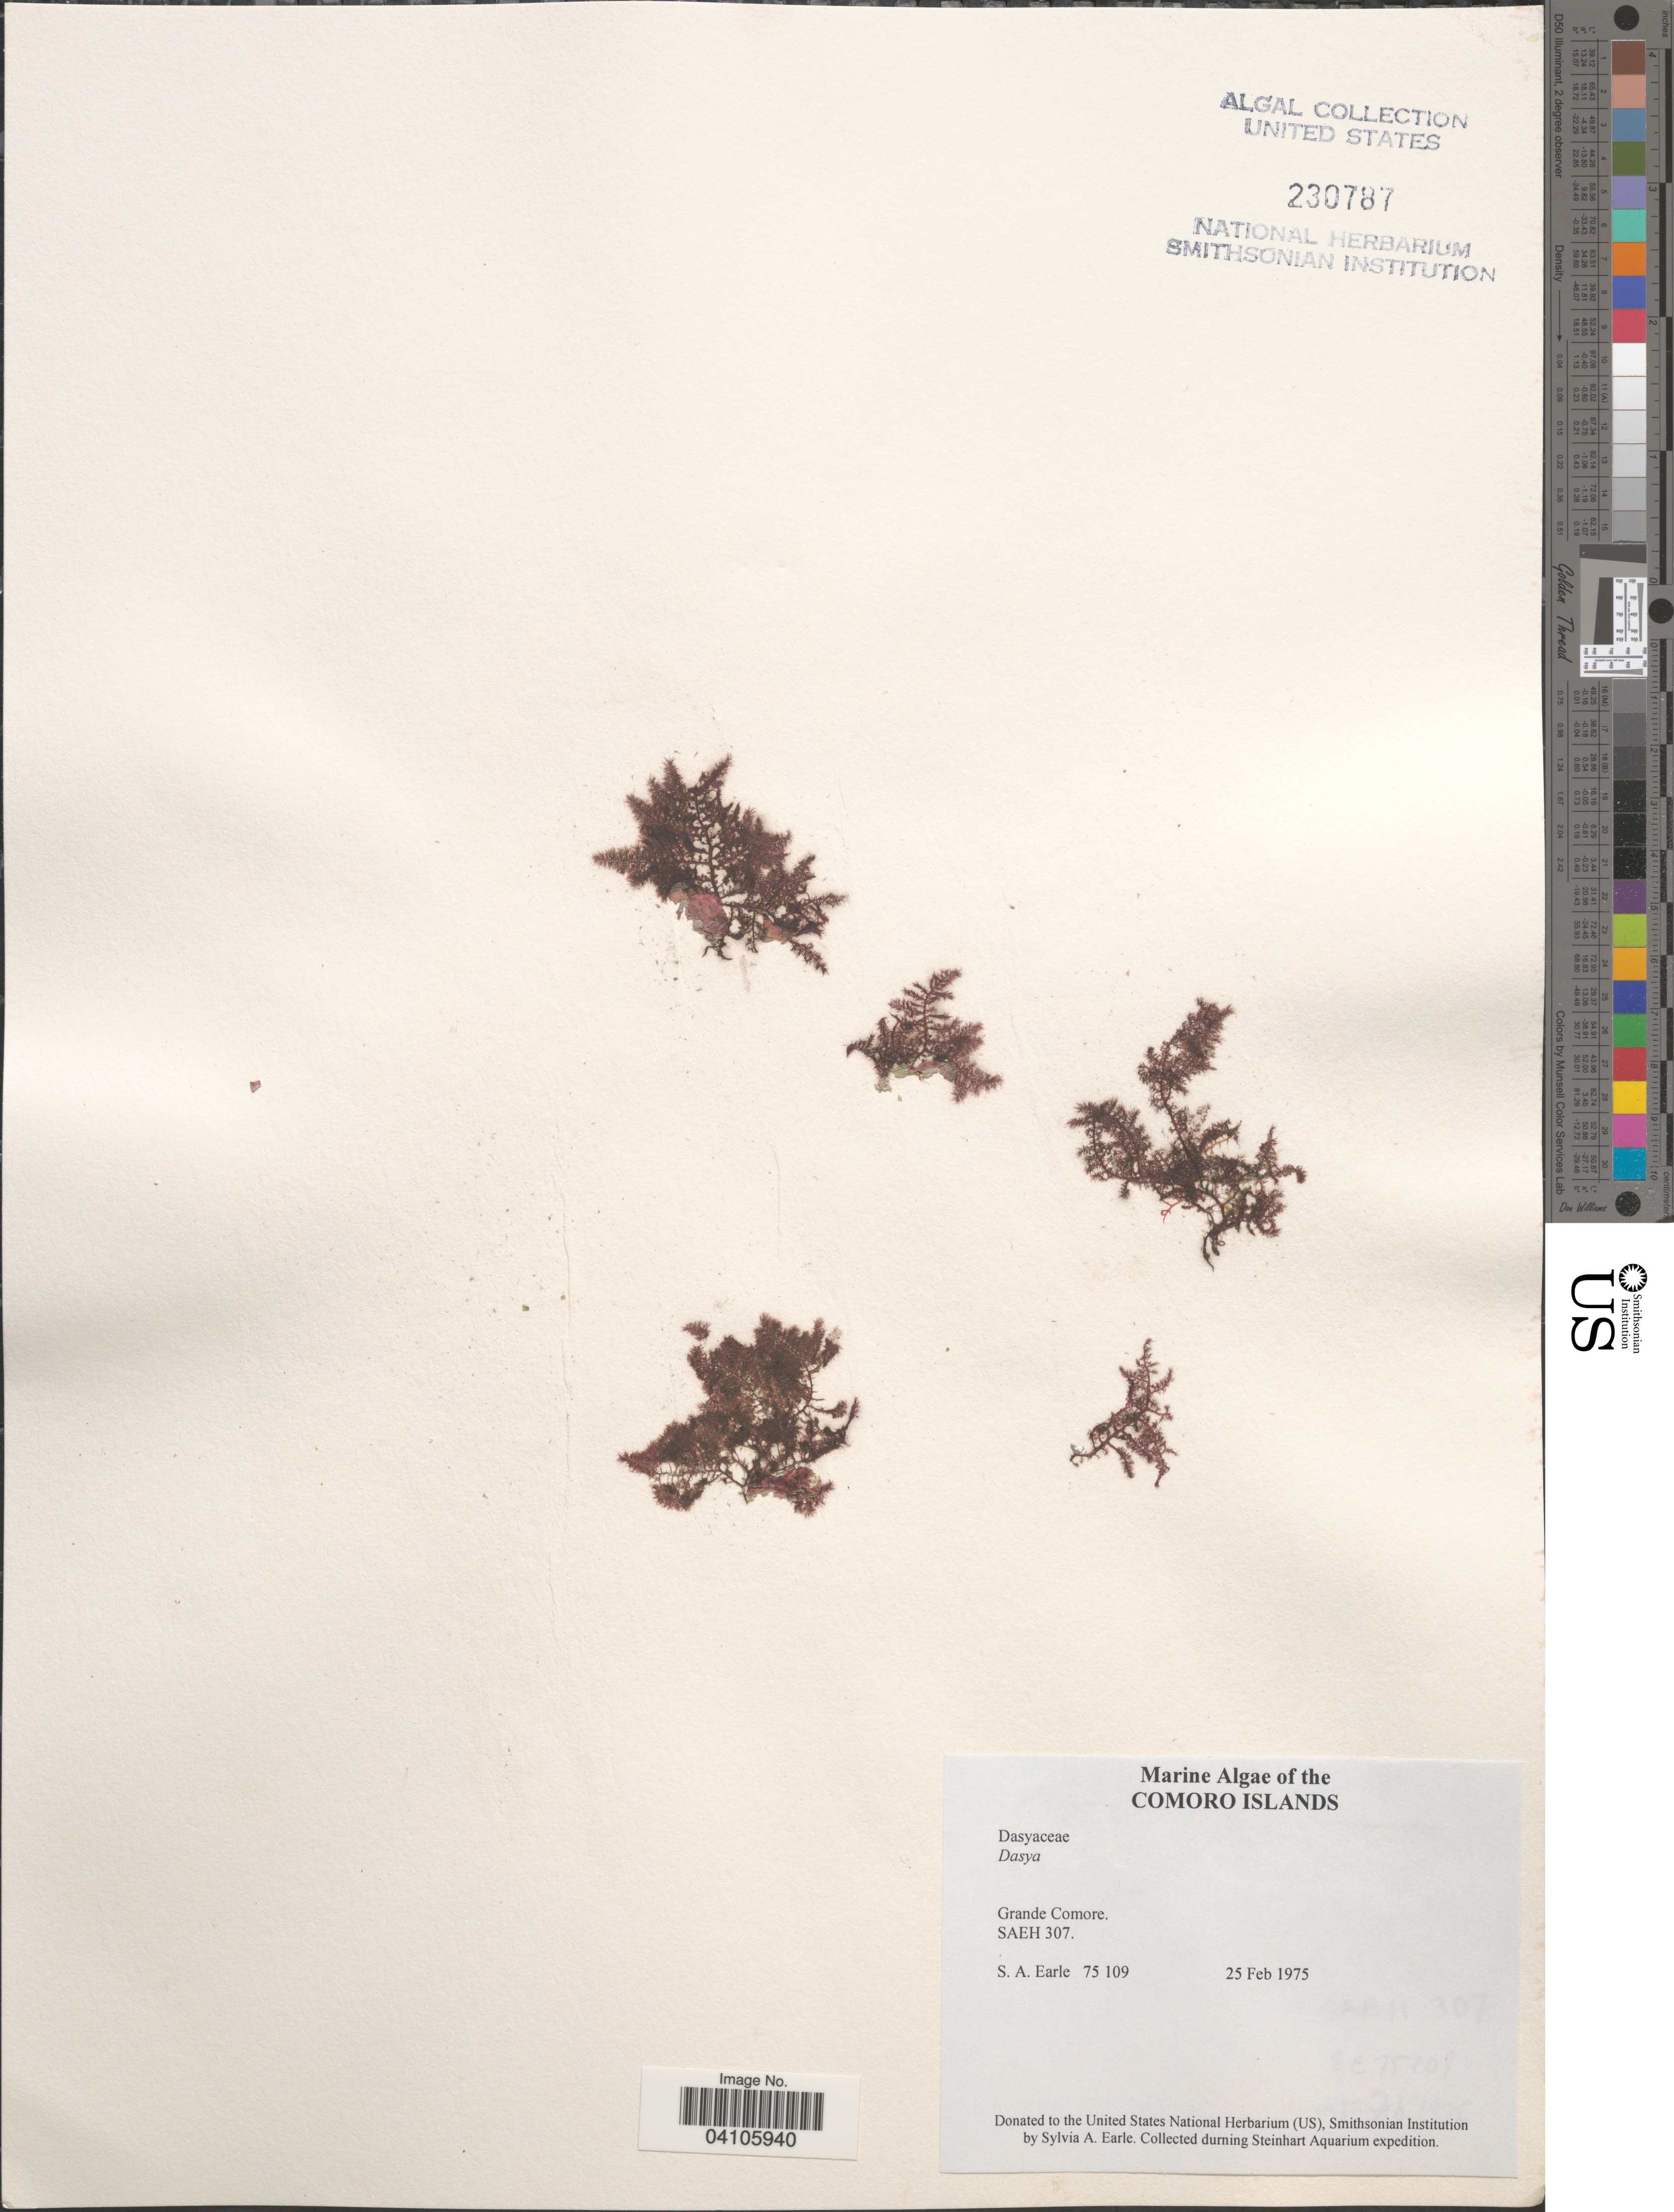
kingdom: Plantae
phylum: Rhodophyta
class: Florideophyceae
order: Ceramiales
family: Dasyaceae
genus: Dasya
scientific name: Dasya sp.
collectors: S. A. Earle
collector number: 75109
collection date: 1975-02-25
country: Comoros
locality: Grande Comore. Steinhart Aquarium expedition.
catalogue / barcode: US 230787